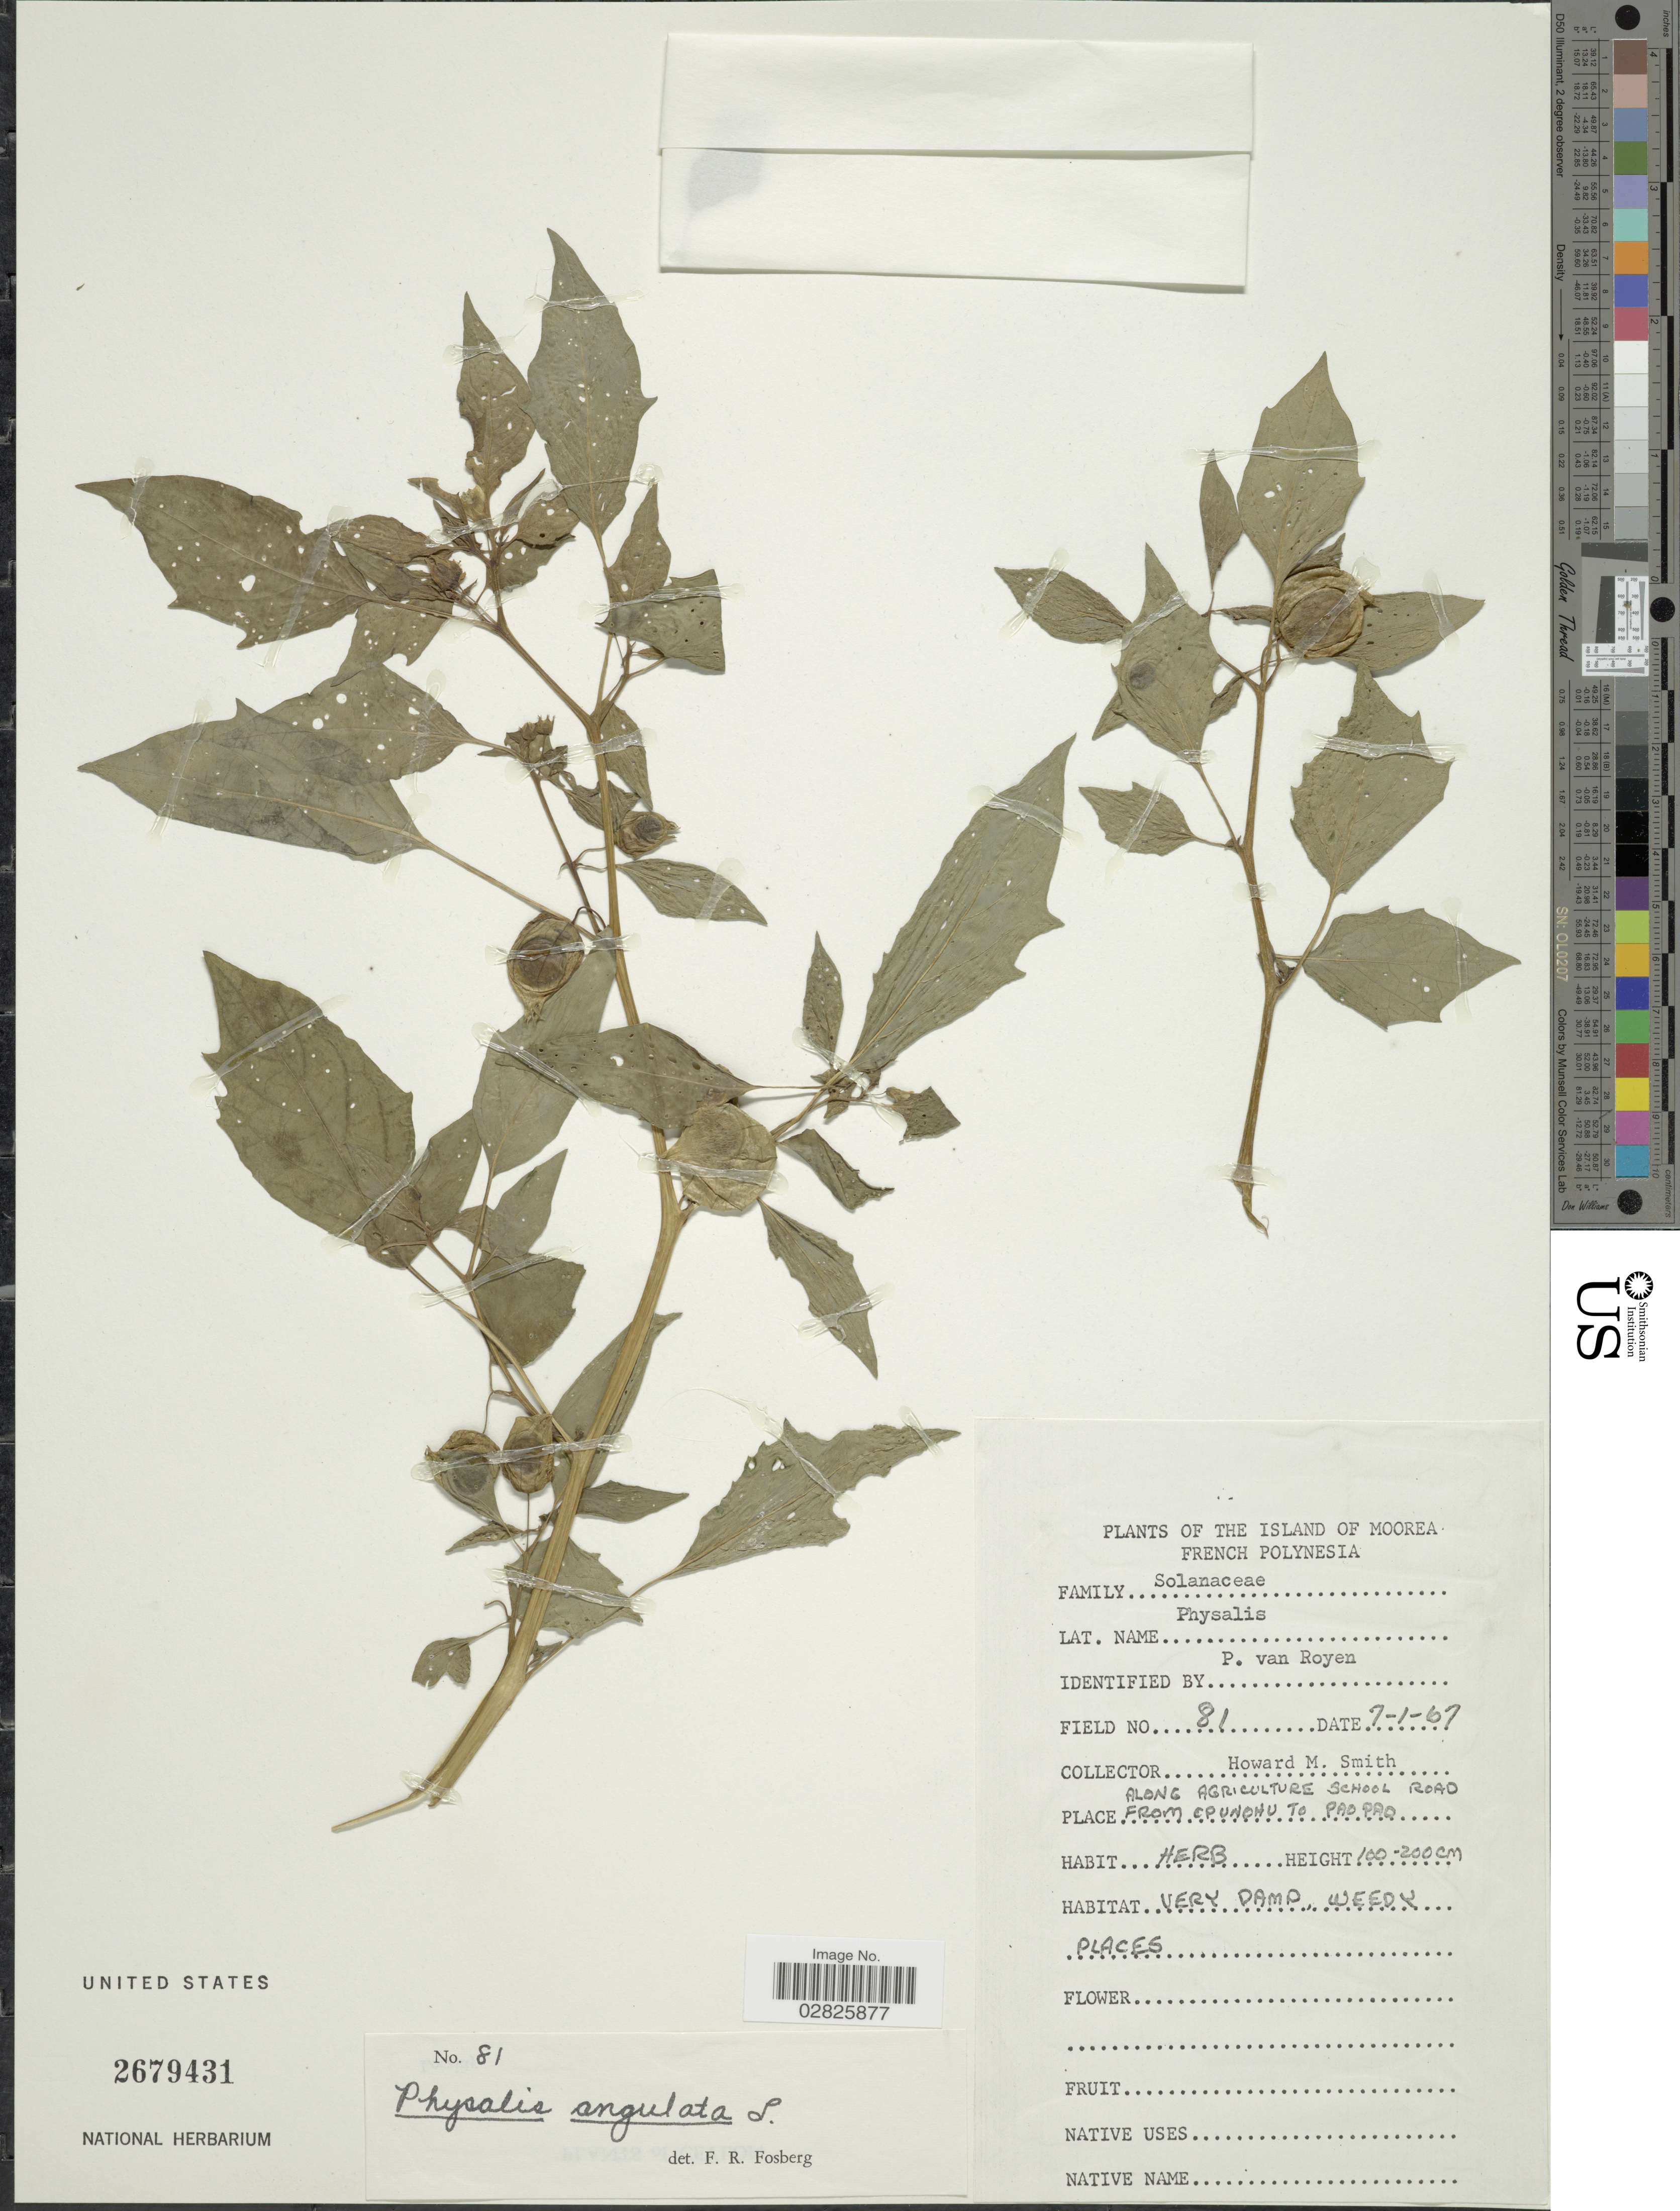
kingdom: Plantae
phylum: Tracheophyta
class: Magnoliopsida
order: Solanales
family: Solanaceae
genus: Physalis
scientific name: Physalis angulata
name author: L.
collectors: H. M. Smith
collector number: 81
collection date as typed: Transcribed d/m/y: 7/1/67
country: French Polynesia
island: Moorea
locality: Island of Moorea. Along Agriculture School road from Epunohu to Paopao.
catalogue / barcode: US 2679431